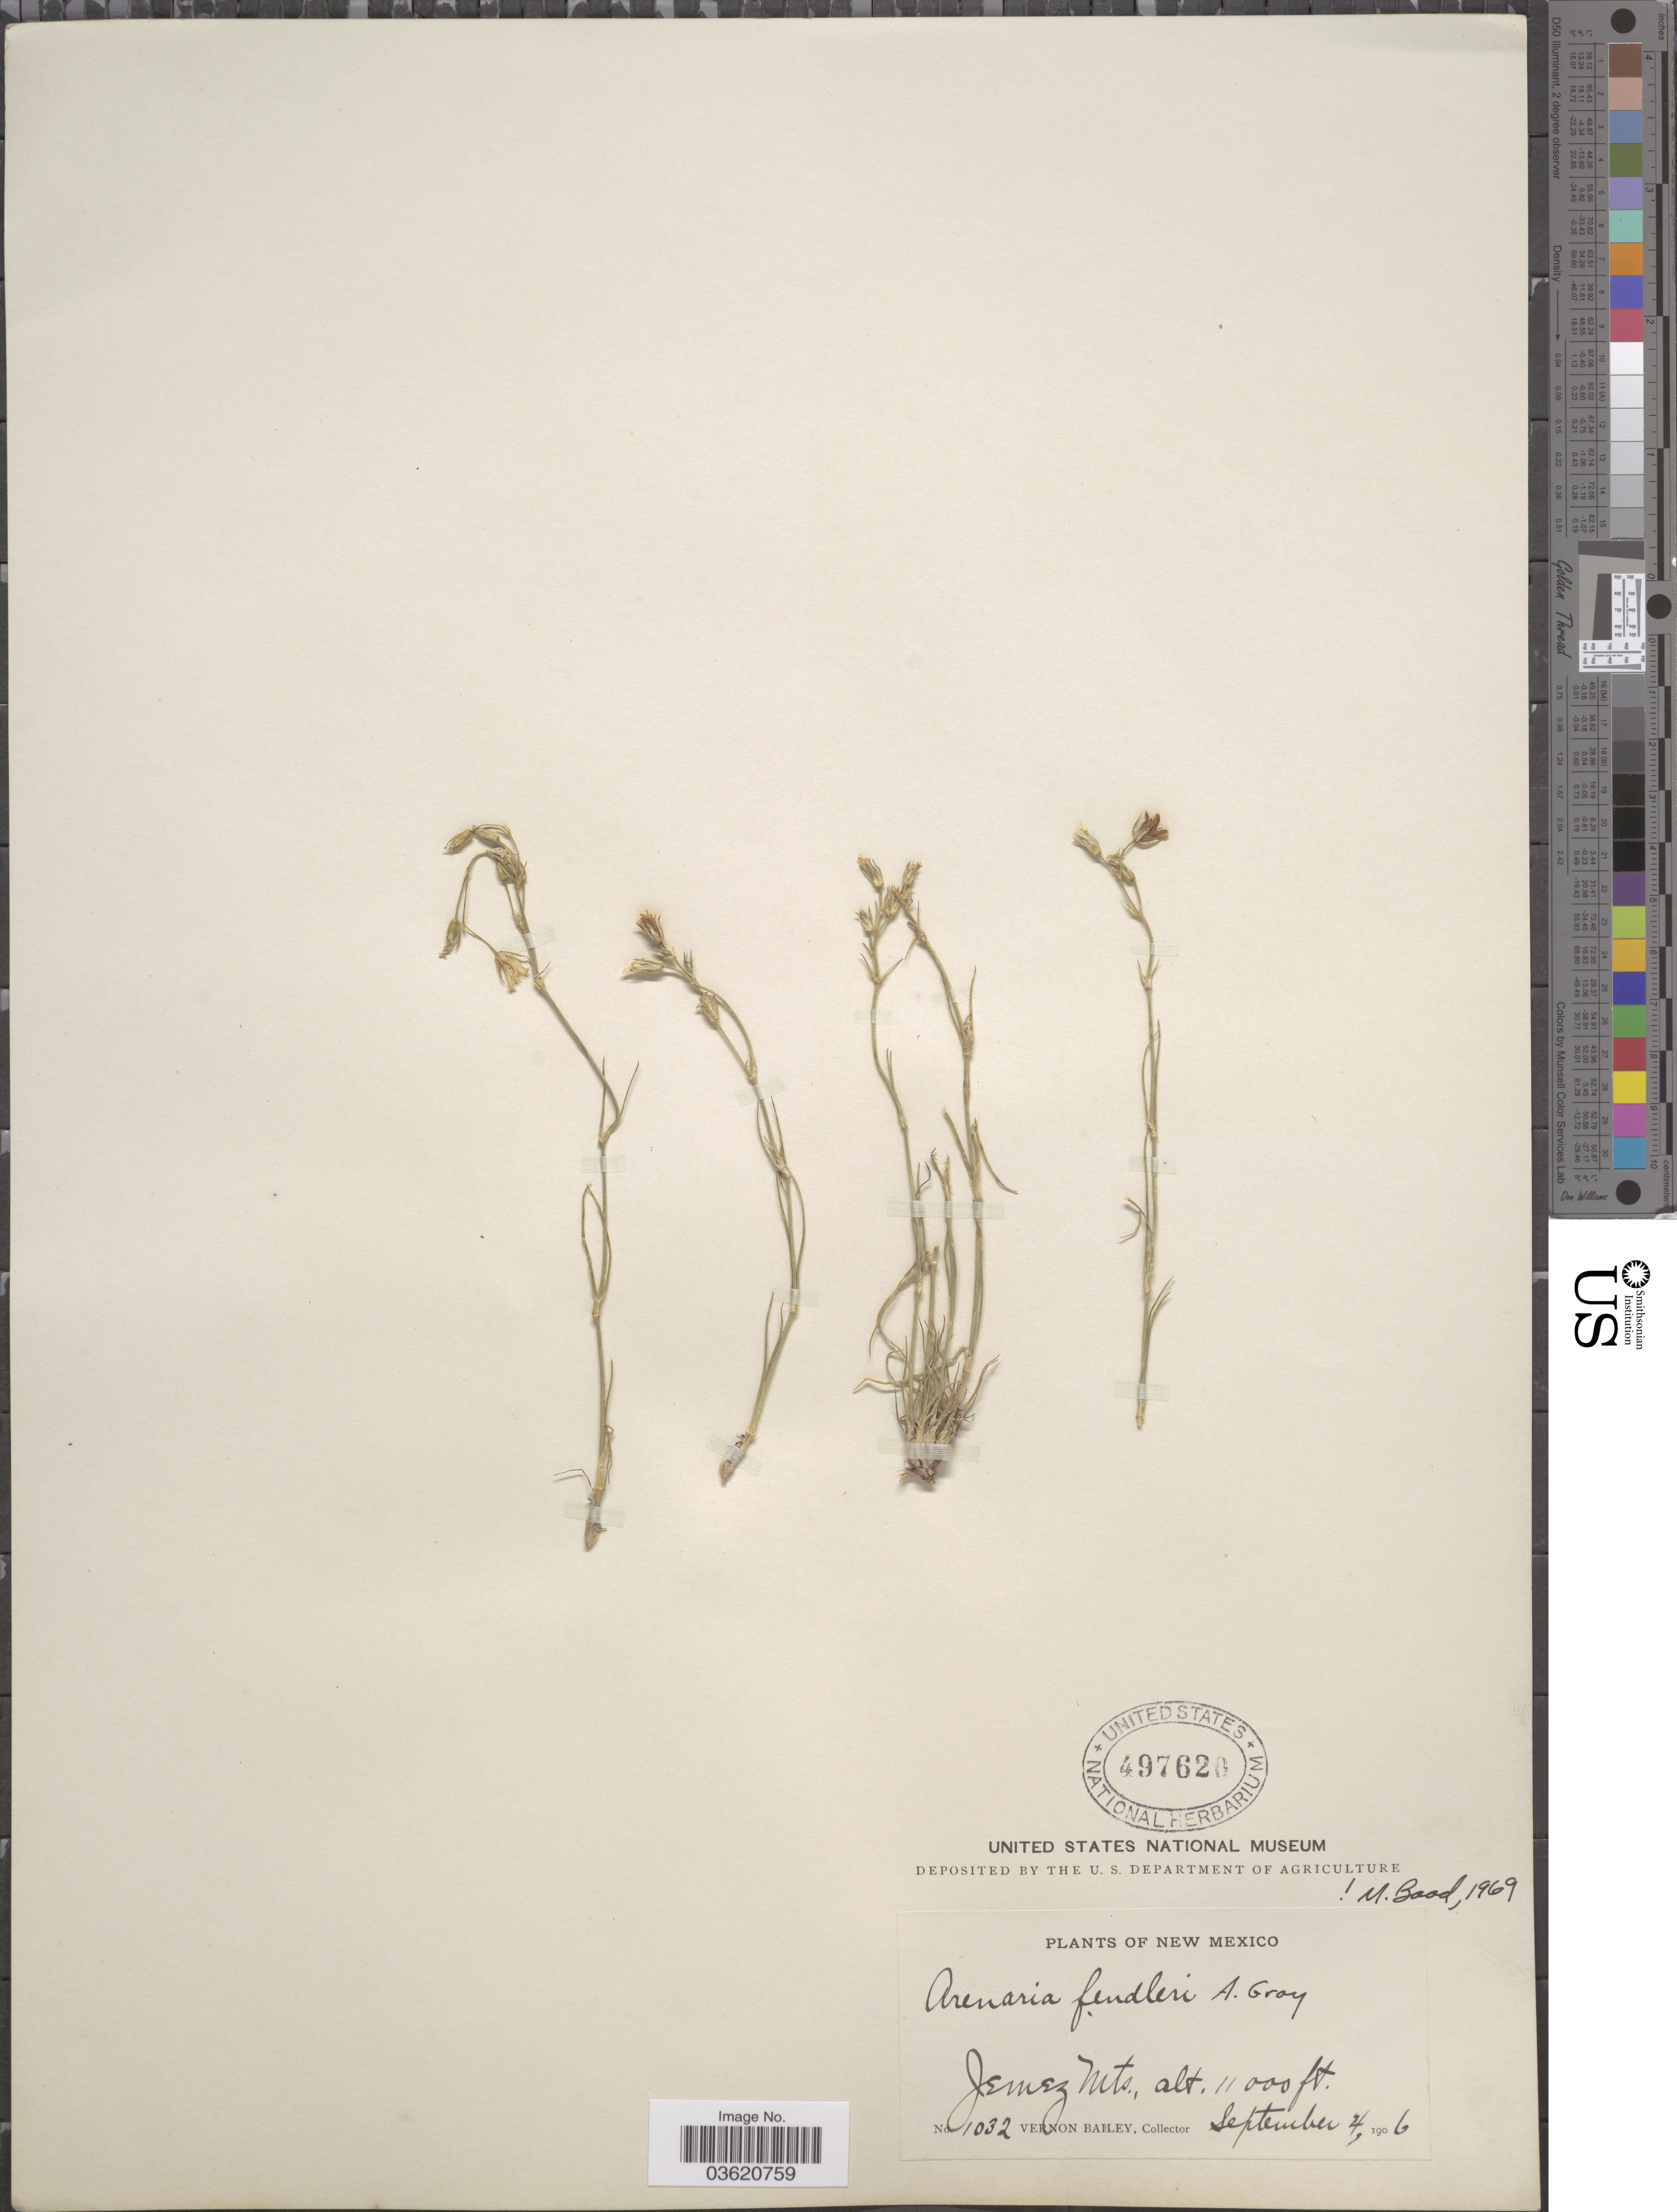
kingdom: Plantae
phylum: Tracheophyta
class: Magnoliopsida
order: Caryophyllales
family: Caryophyllaceae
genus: Eremogone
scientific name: Eremogone fendleri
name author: (A. Gray) Ikonn.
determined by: U.S. National Herbarium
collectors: V. O. Bailey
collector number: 1032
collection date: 1906-09-04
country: United States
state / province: New Mexico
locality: Jemez Mts.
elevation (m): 3353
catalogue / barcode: US 497620